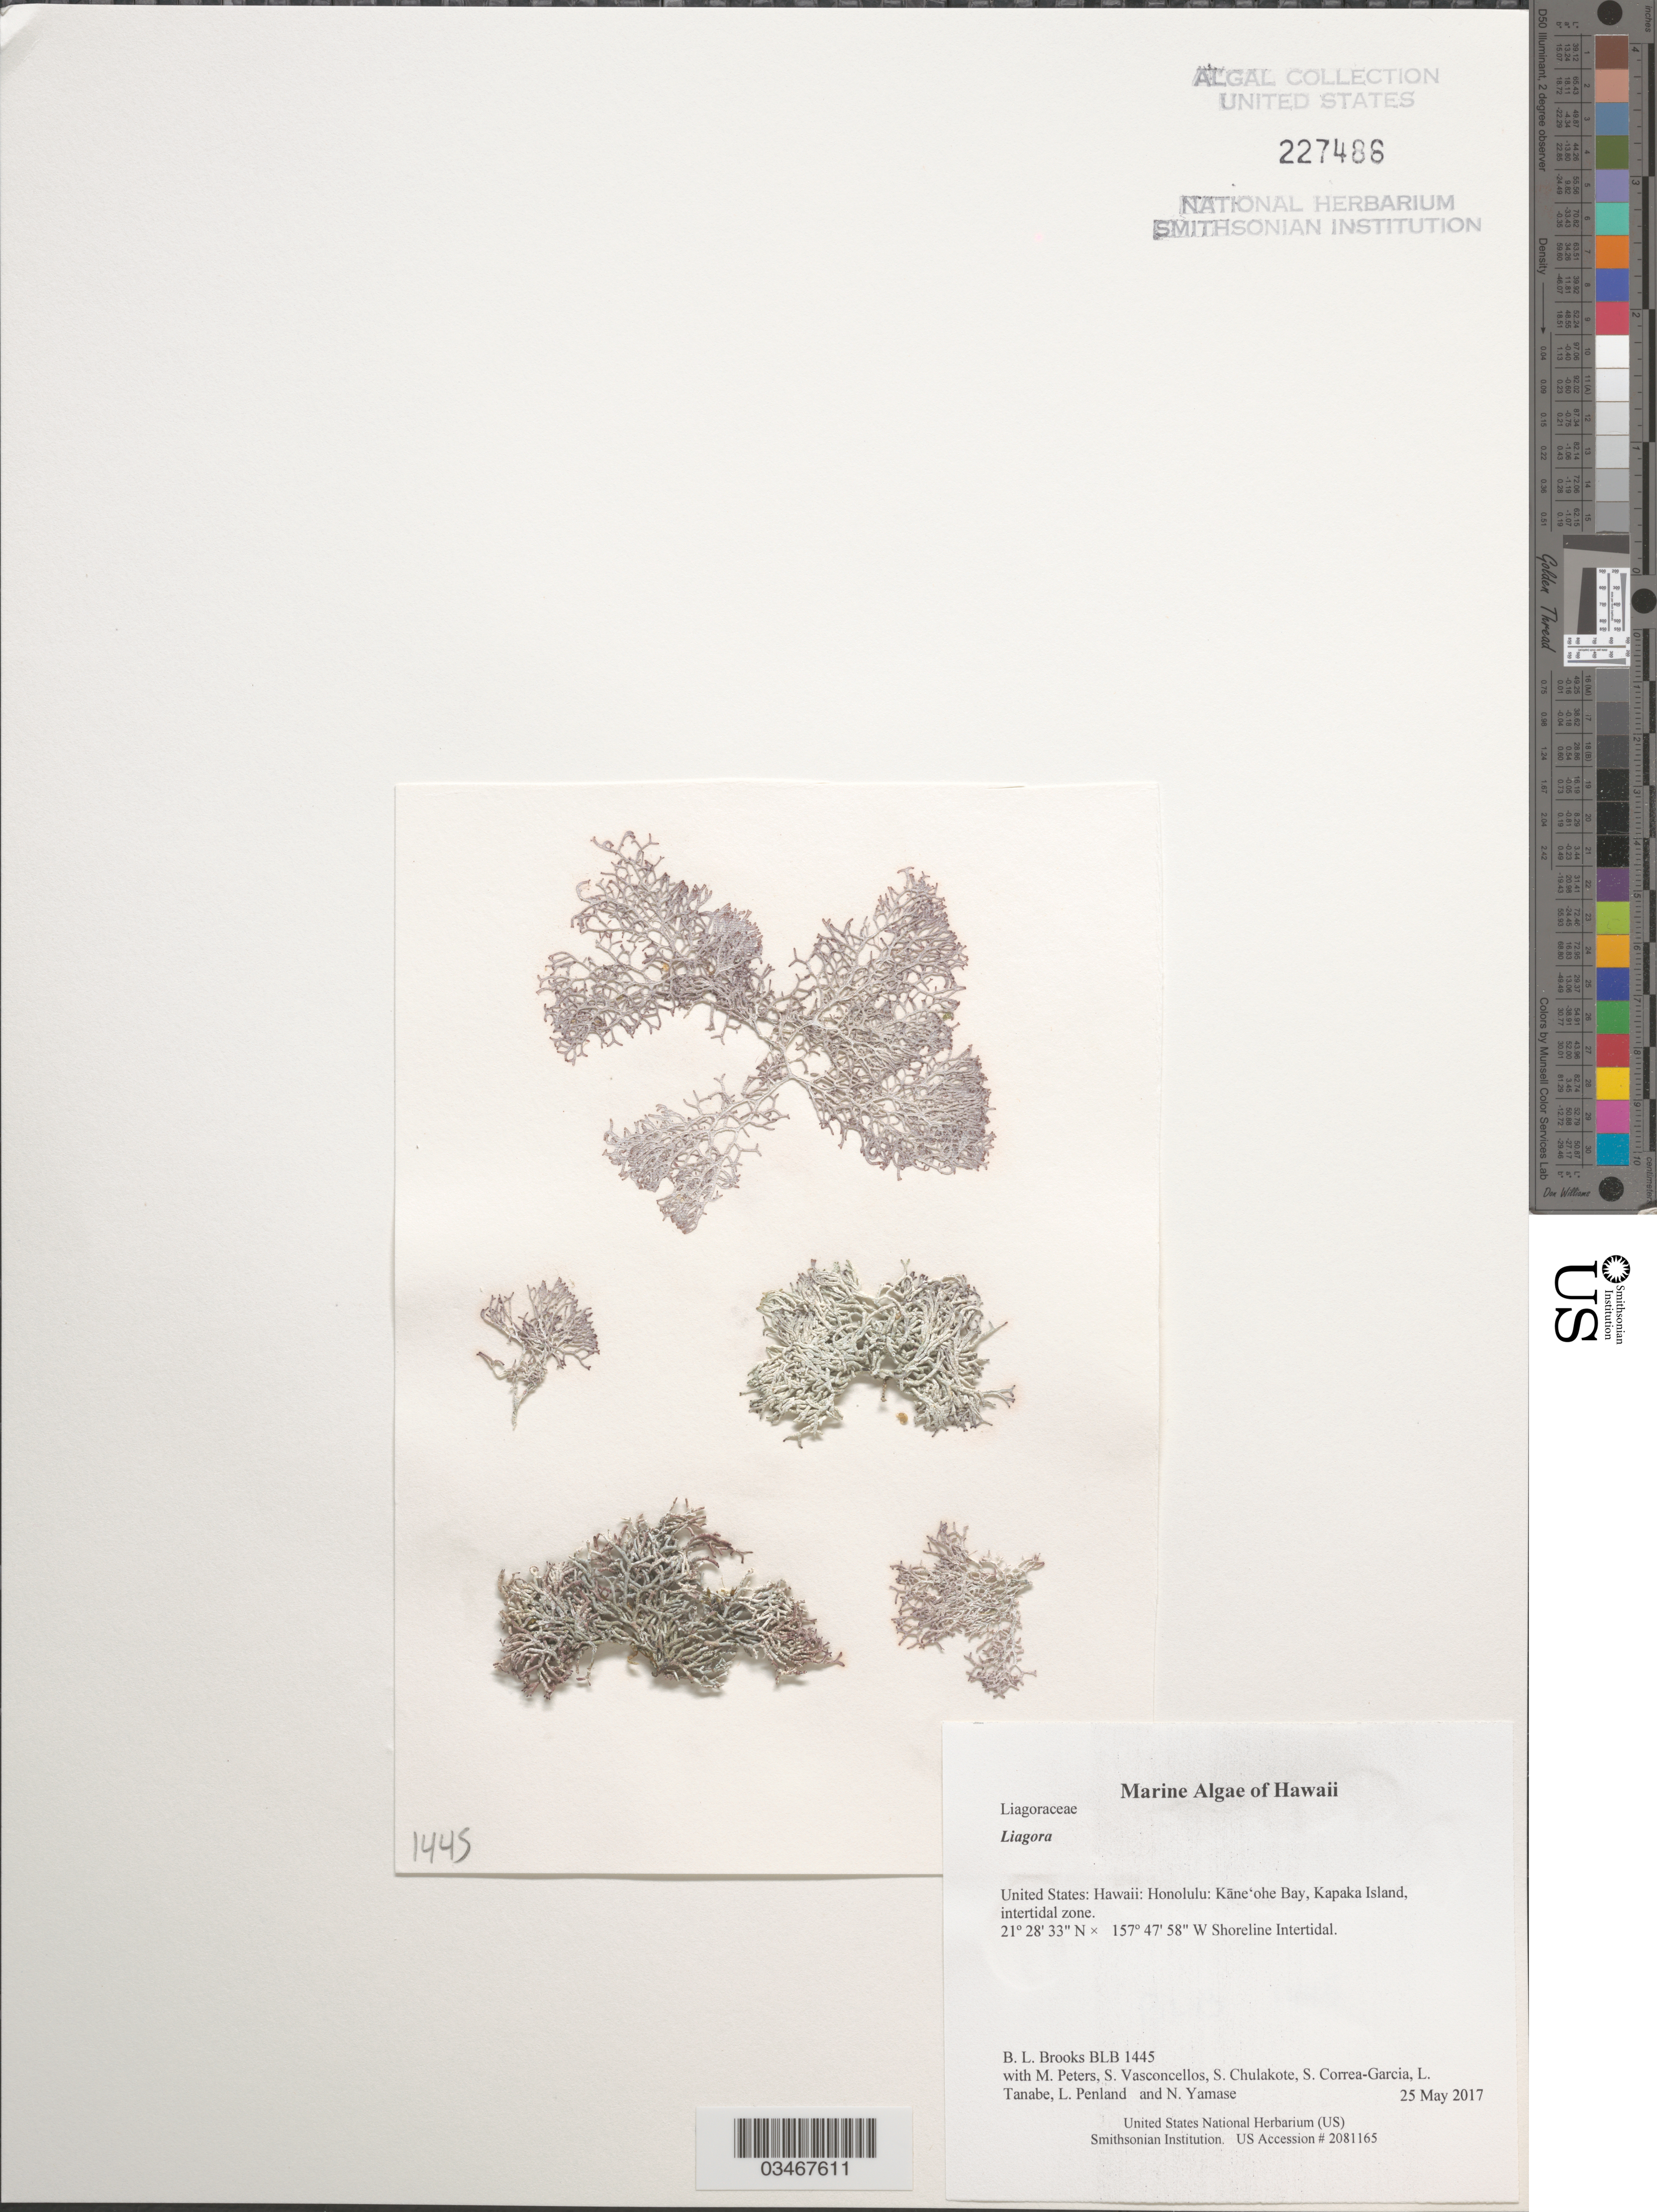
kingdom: Plantae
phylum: Rhodophyta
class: Florideophyceae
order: Nemaliales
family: Liagoraceae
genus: Liagora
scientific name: Liagora sp.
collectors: B. Brooks, M. Peters, S. Vasconcellos, S. Chulakote & et al.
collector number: BLB 1445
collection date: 2017-05-25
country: United States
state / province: Hawaii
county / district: Honolulu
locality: Honolulu: Kāne'ohe Bay, Kapaka Island, intertidal zone.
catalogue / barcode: US 227486